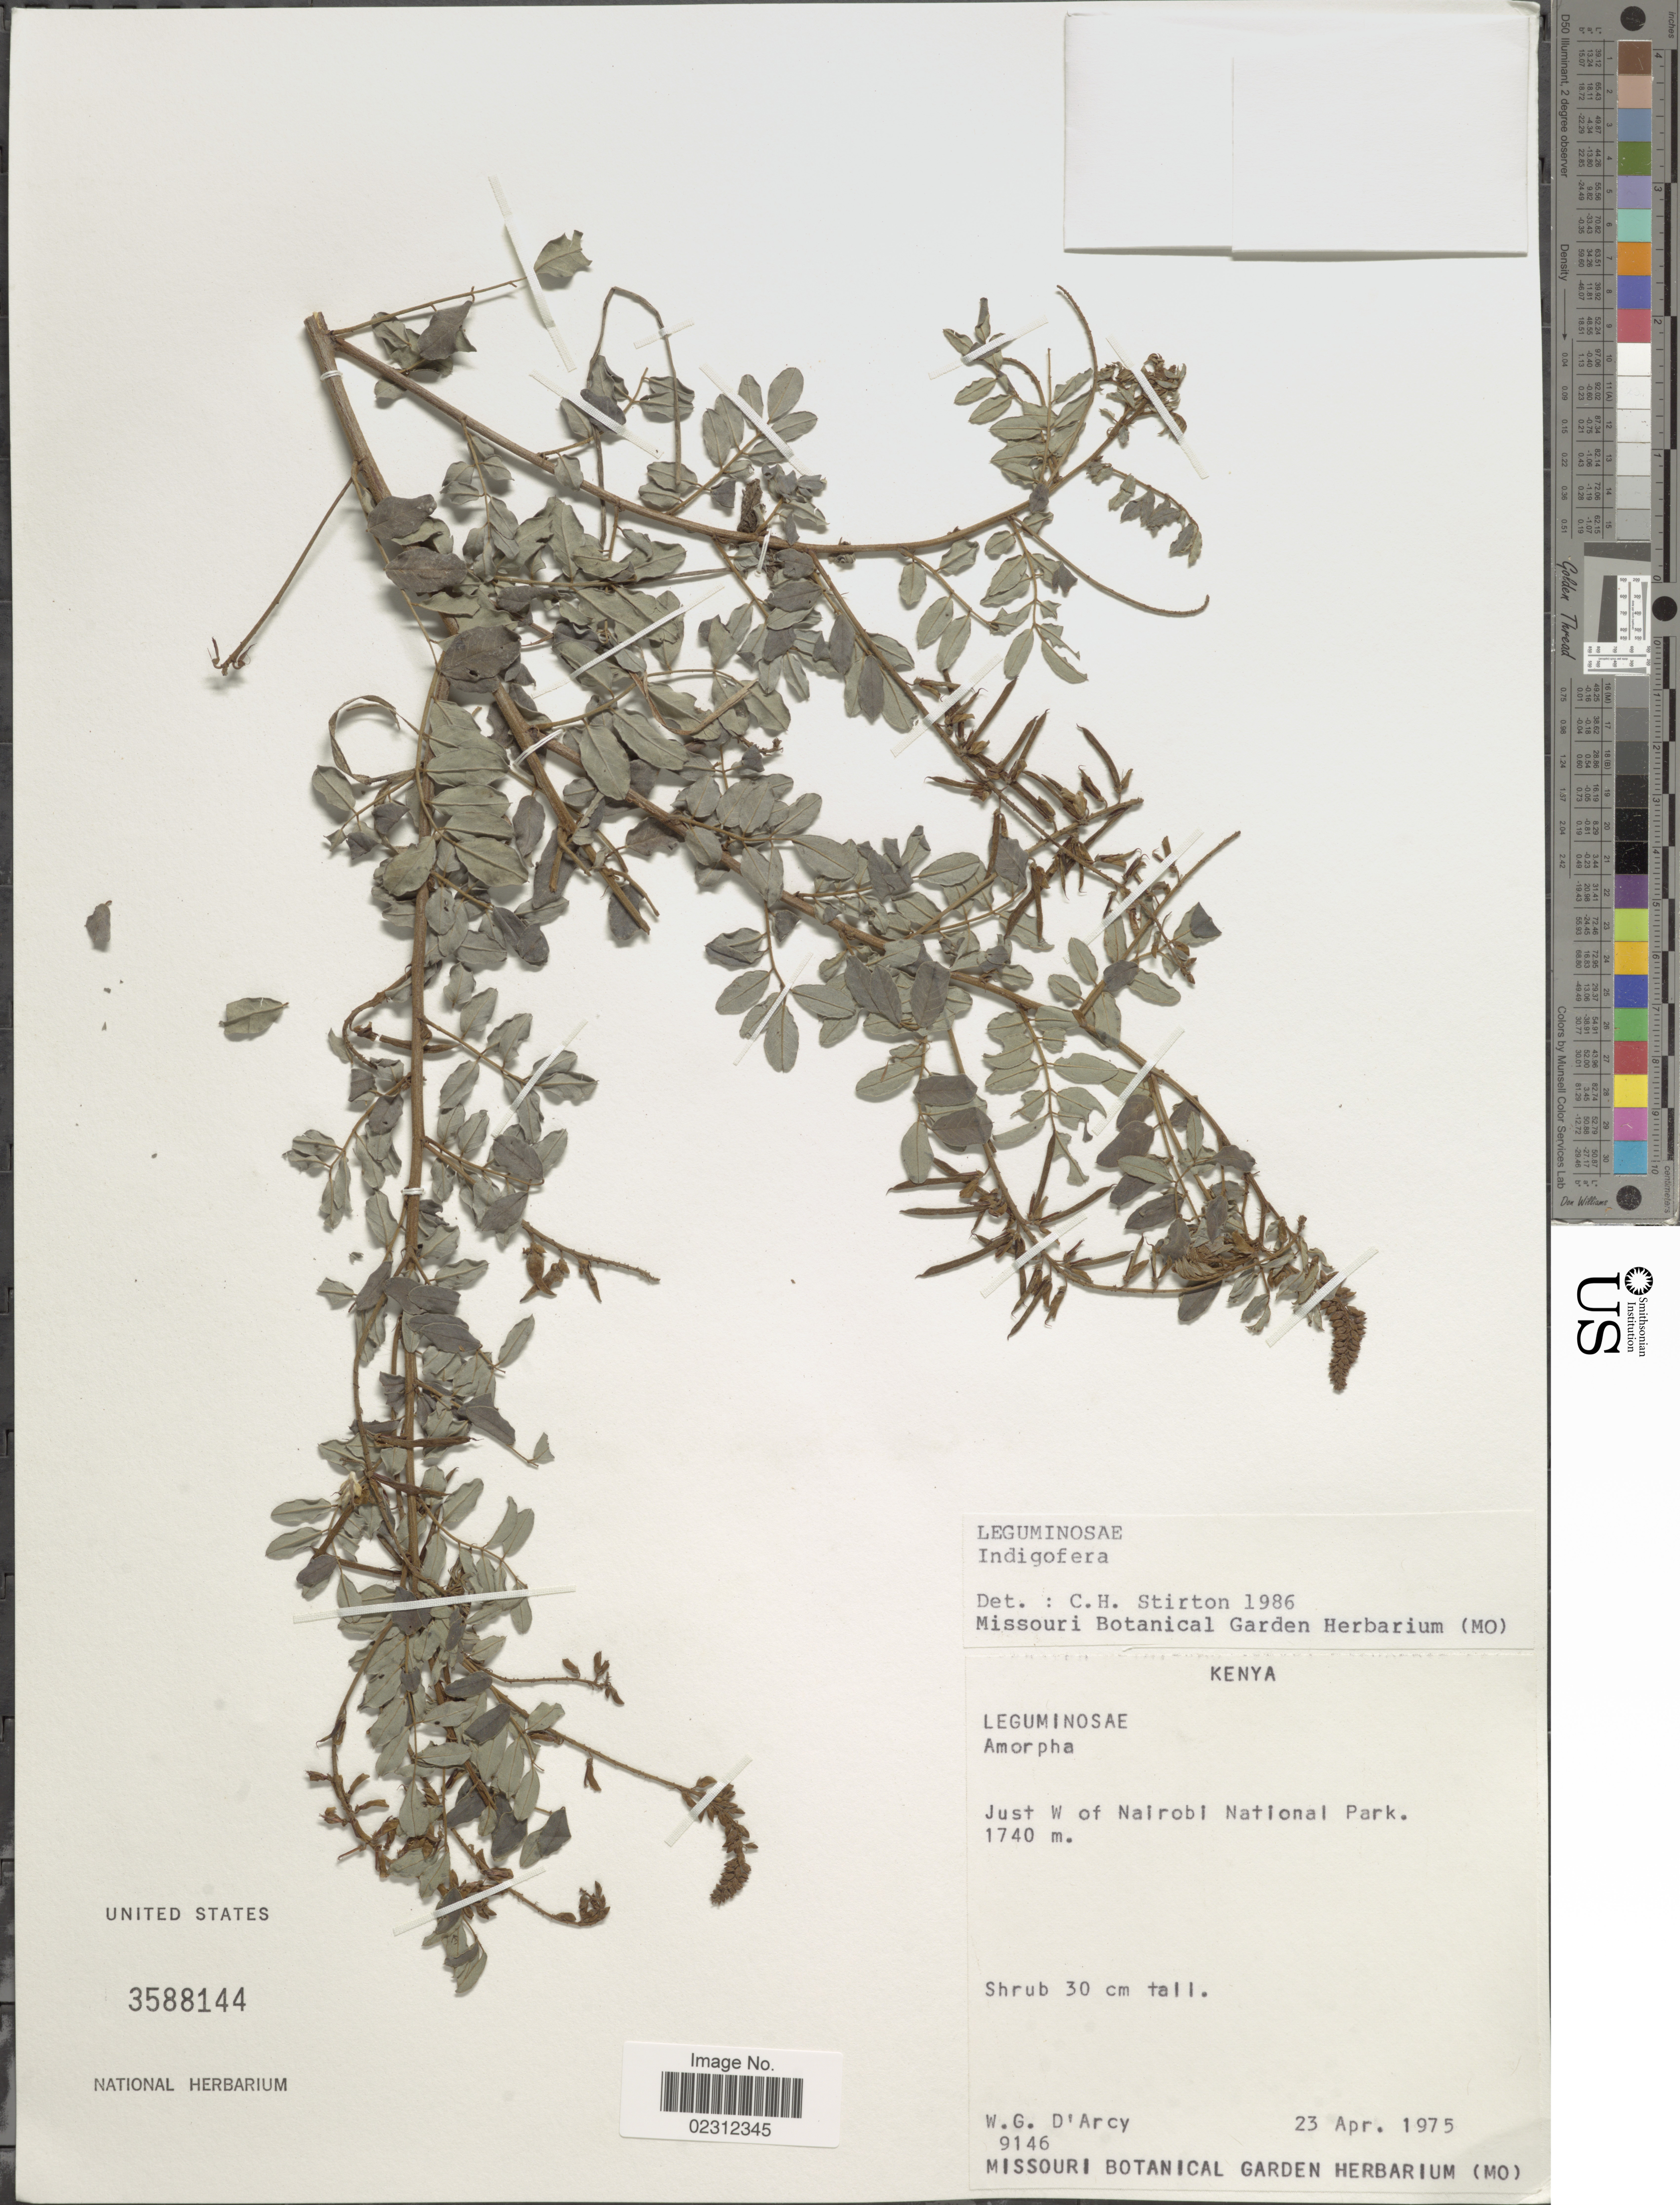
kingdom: Plantae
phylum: Tracheophyta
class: Magnoliopsida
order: Fabales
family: Fabaceae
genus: Indigofera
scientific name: Indigofera sp.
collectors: W. G. D'Arcy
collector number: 9146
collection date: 1975-04-23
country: Kenya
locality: Just W of Nairobi National Park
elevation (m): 1740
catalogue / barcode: US 3588144